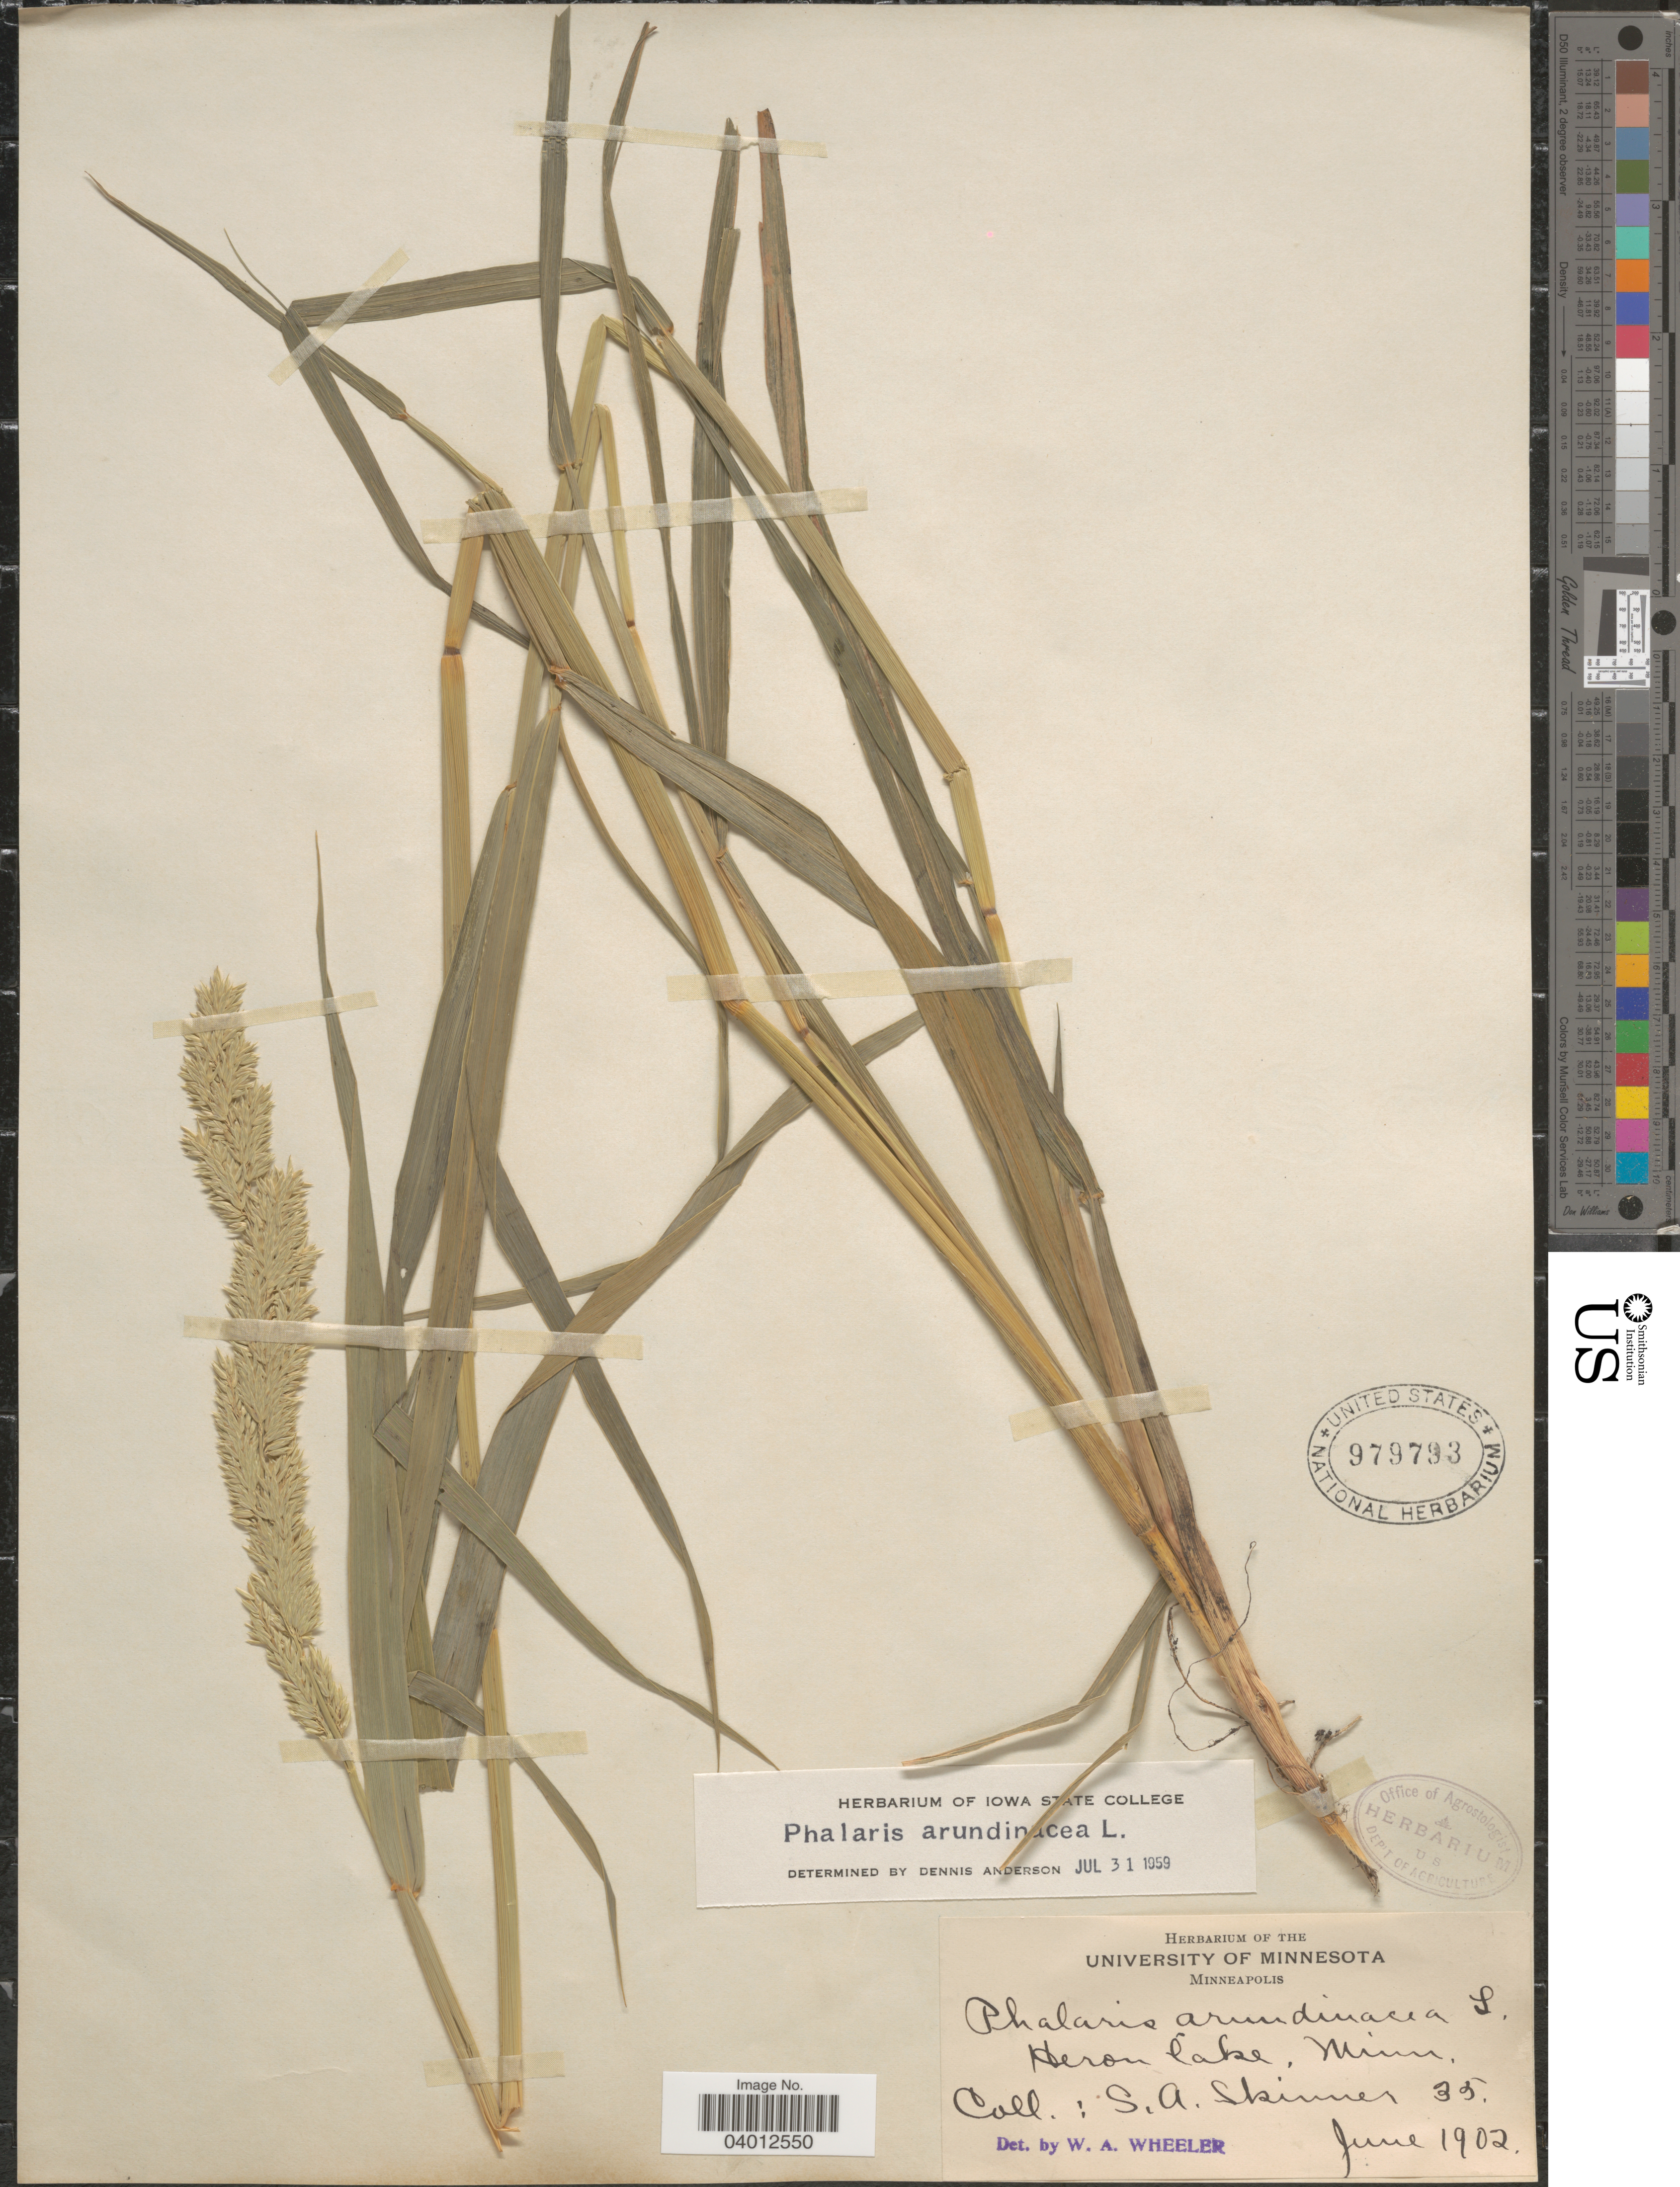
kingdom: Plantae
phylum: Tracheophyta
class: Liliopsida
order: Poales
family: Poaceae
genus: Phalaris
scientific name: Phalaris arundinacea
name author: L.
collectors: S. Skinner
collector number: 35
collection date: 1902-06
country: United States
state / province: Minnesota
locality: Heron lake.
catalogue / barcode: US 979793